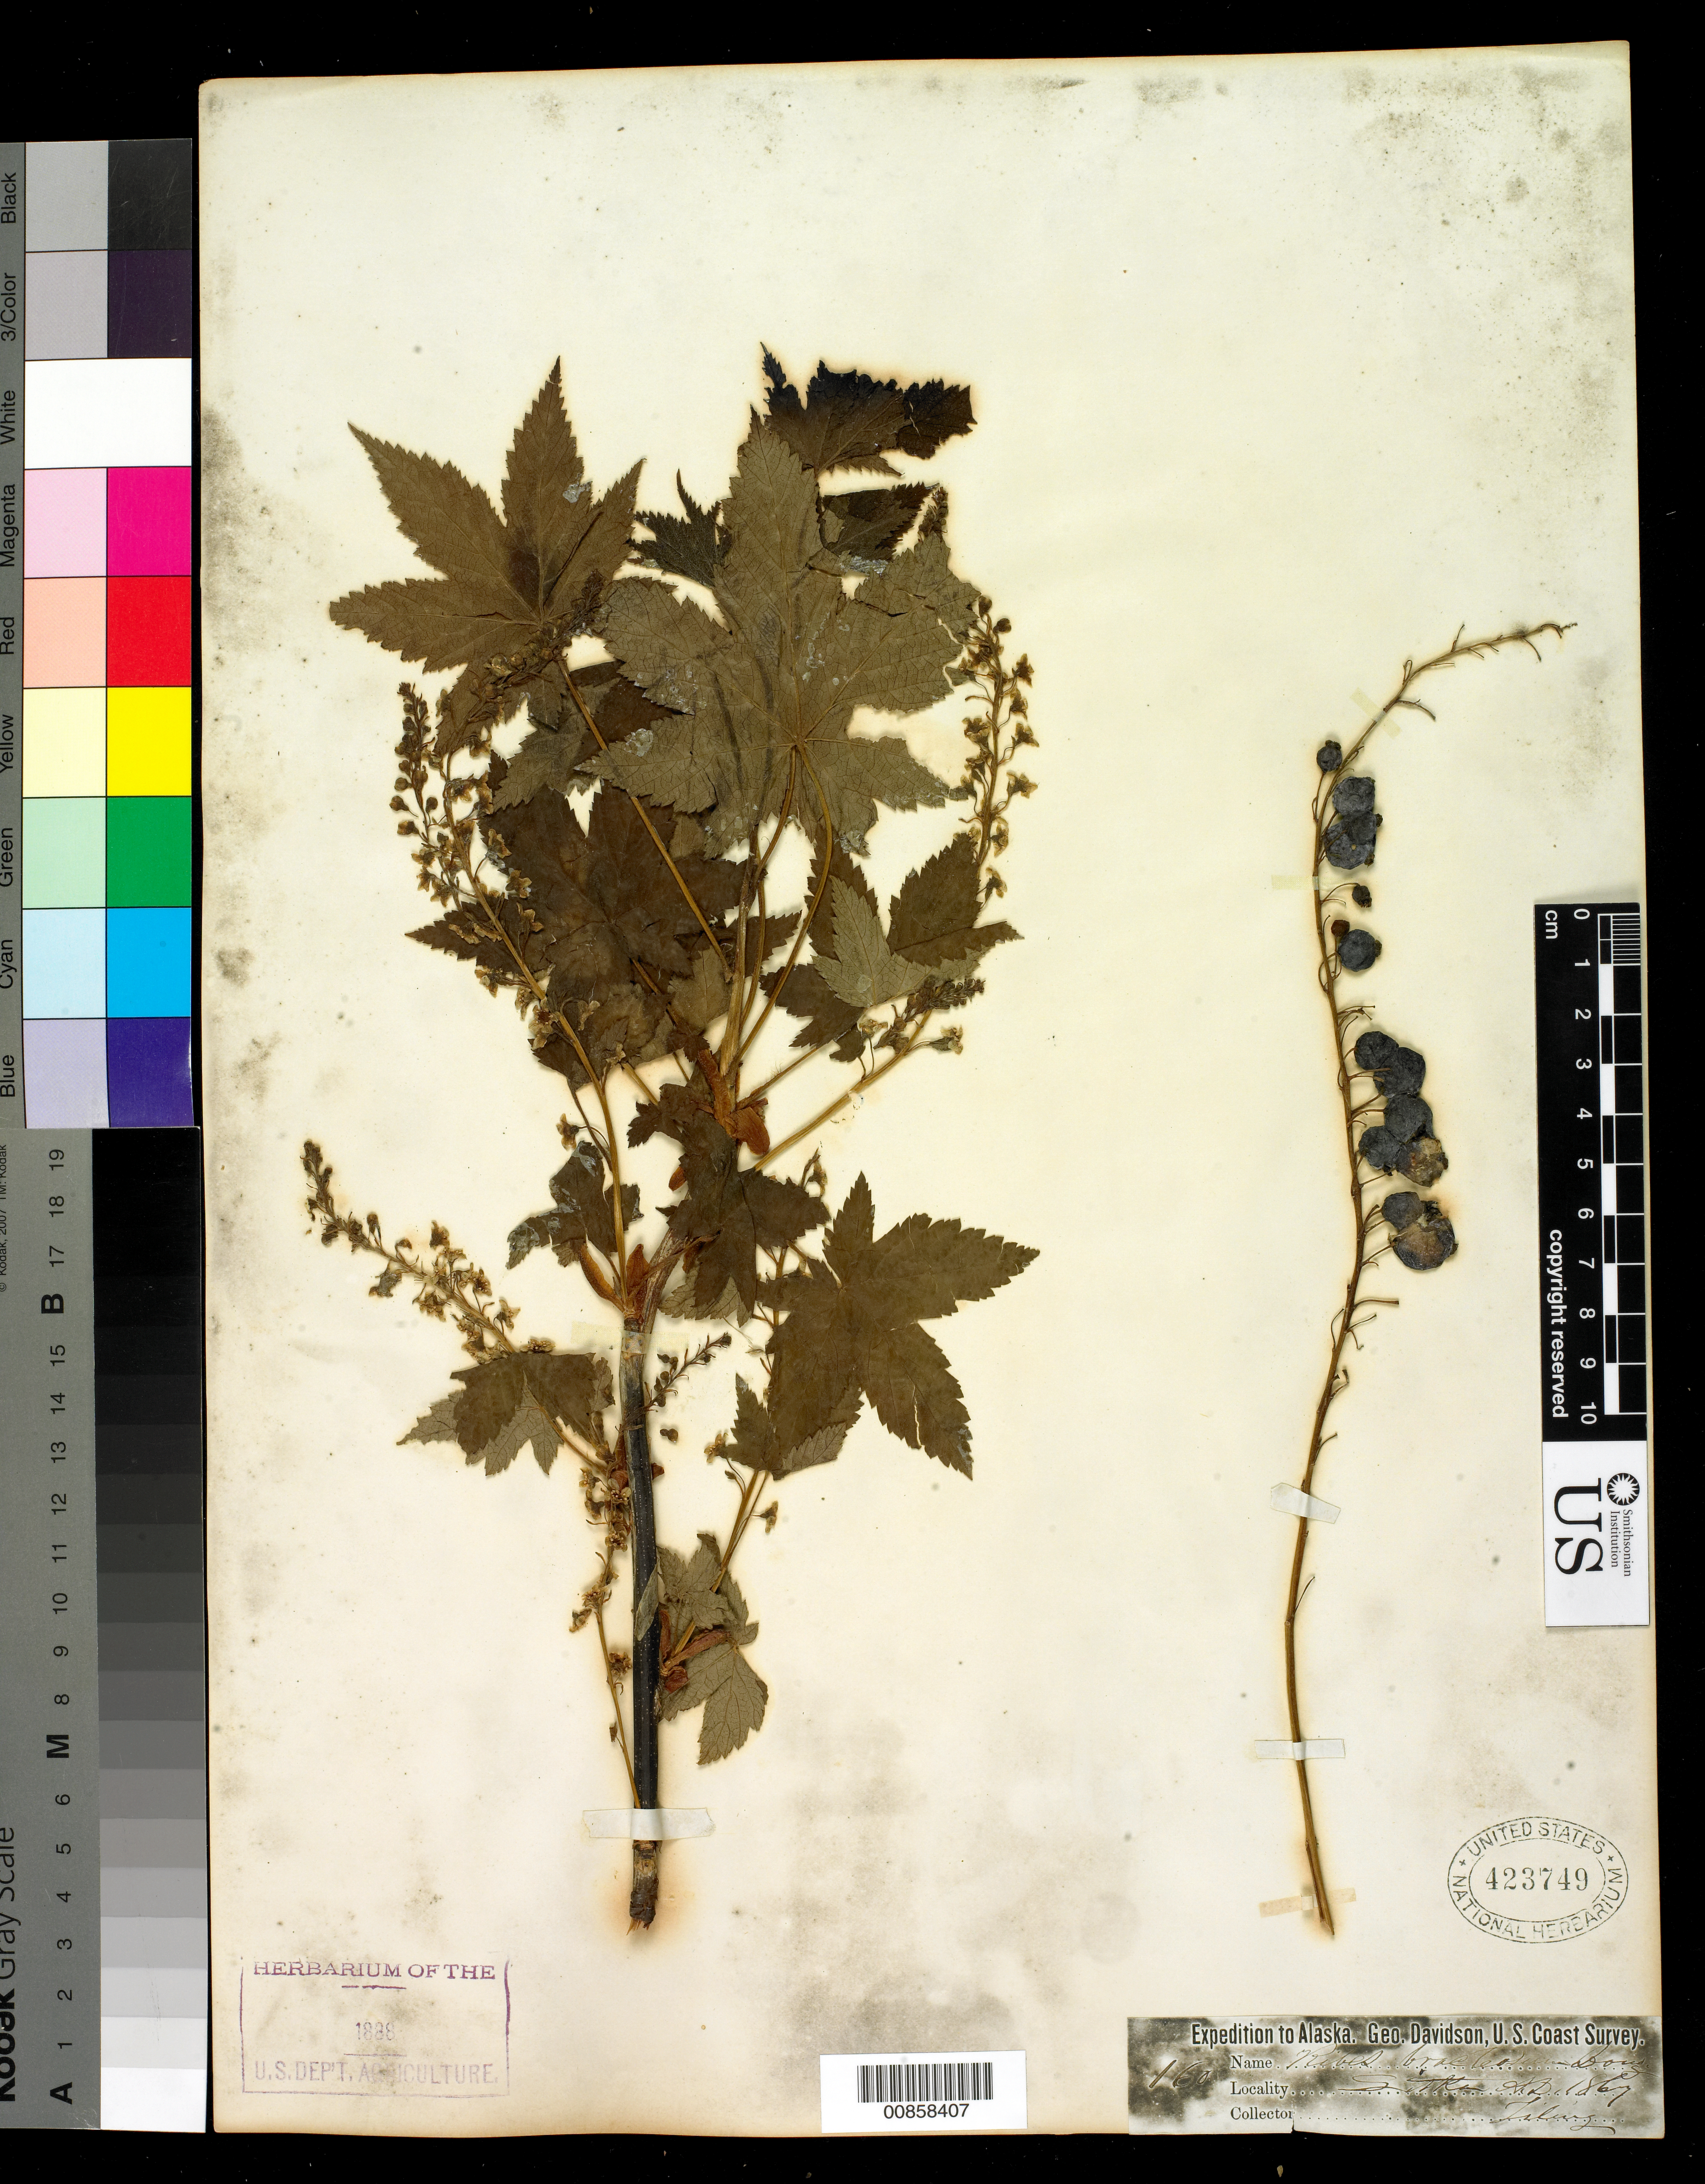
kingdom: Plantae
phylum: Tracheophyta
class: Magnoliopsida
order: Saxifragales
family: Grossulariaceae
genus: Ribes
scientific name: Ribes bracteosum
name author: Douglas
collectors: A. Kellogg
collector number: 160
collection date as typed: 1867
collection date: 1867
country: United States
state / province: Alaska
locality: Sitka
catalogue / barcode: US 423749